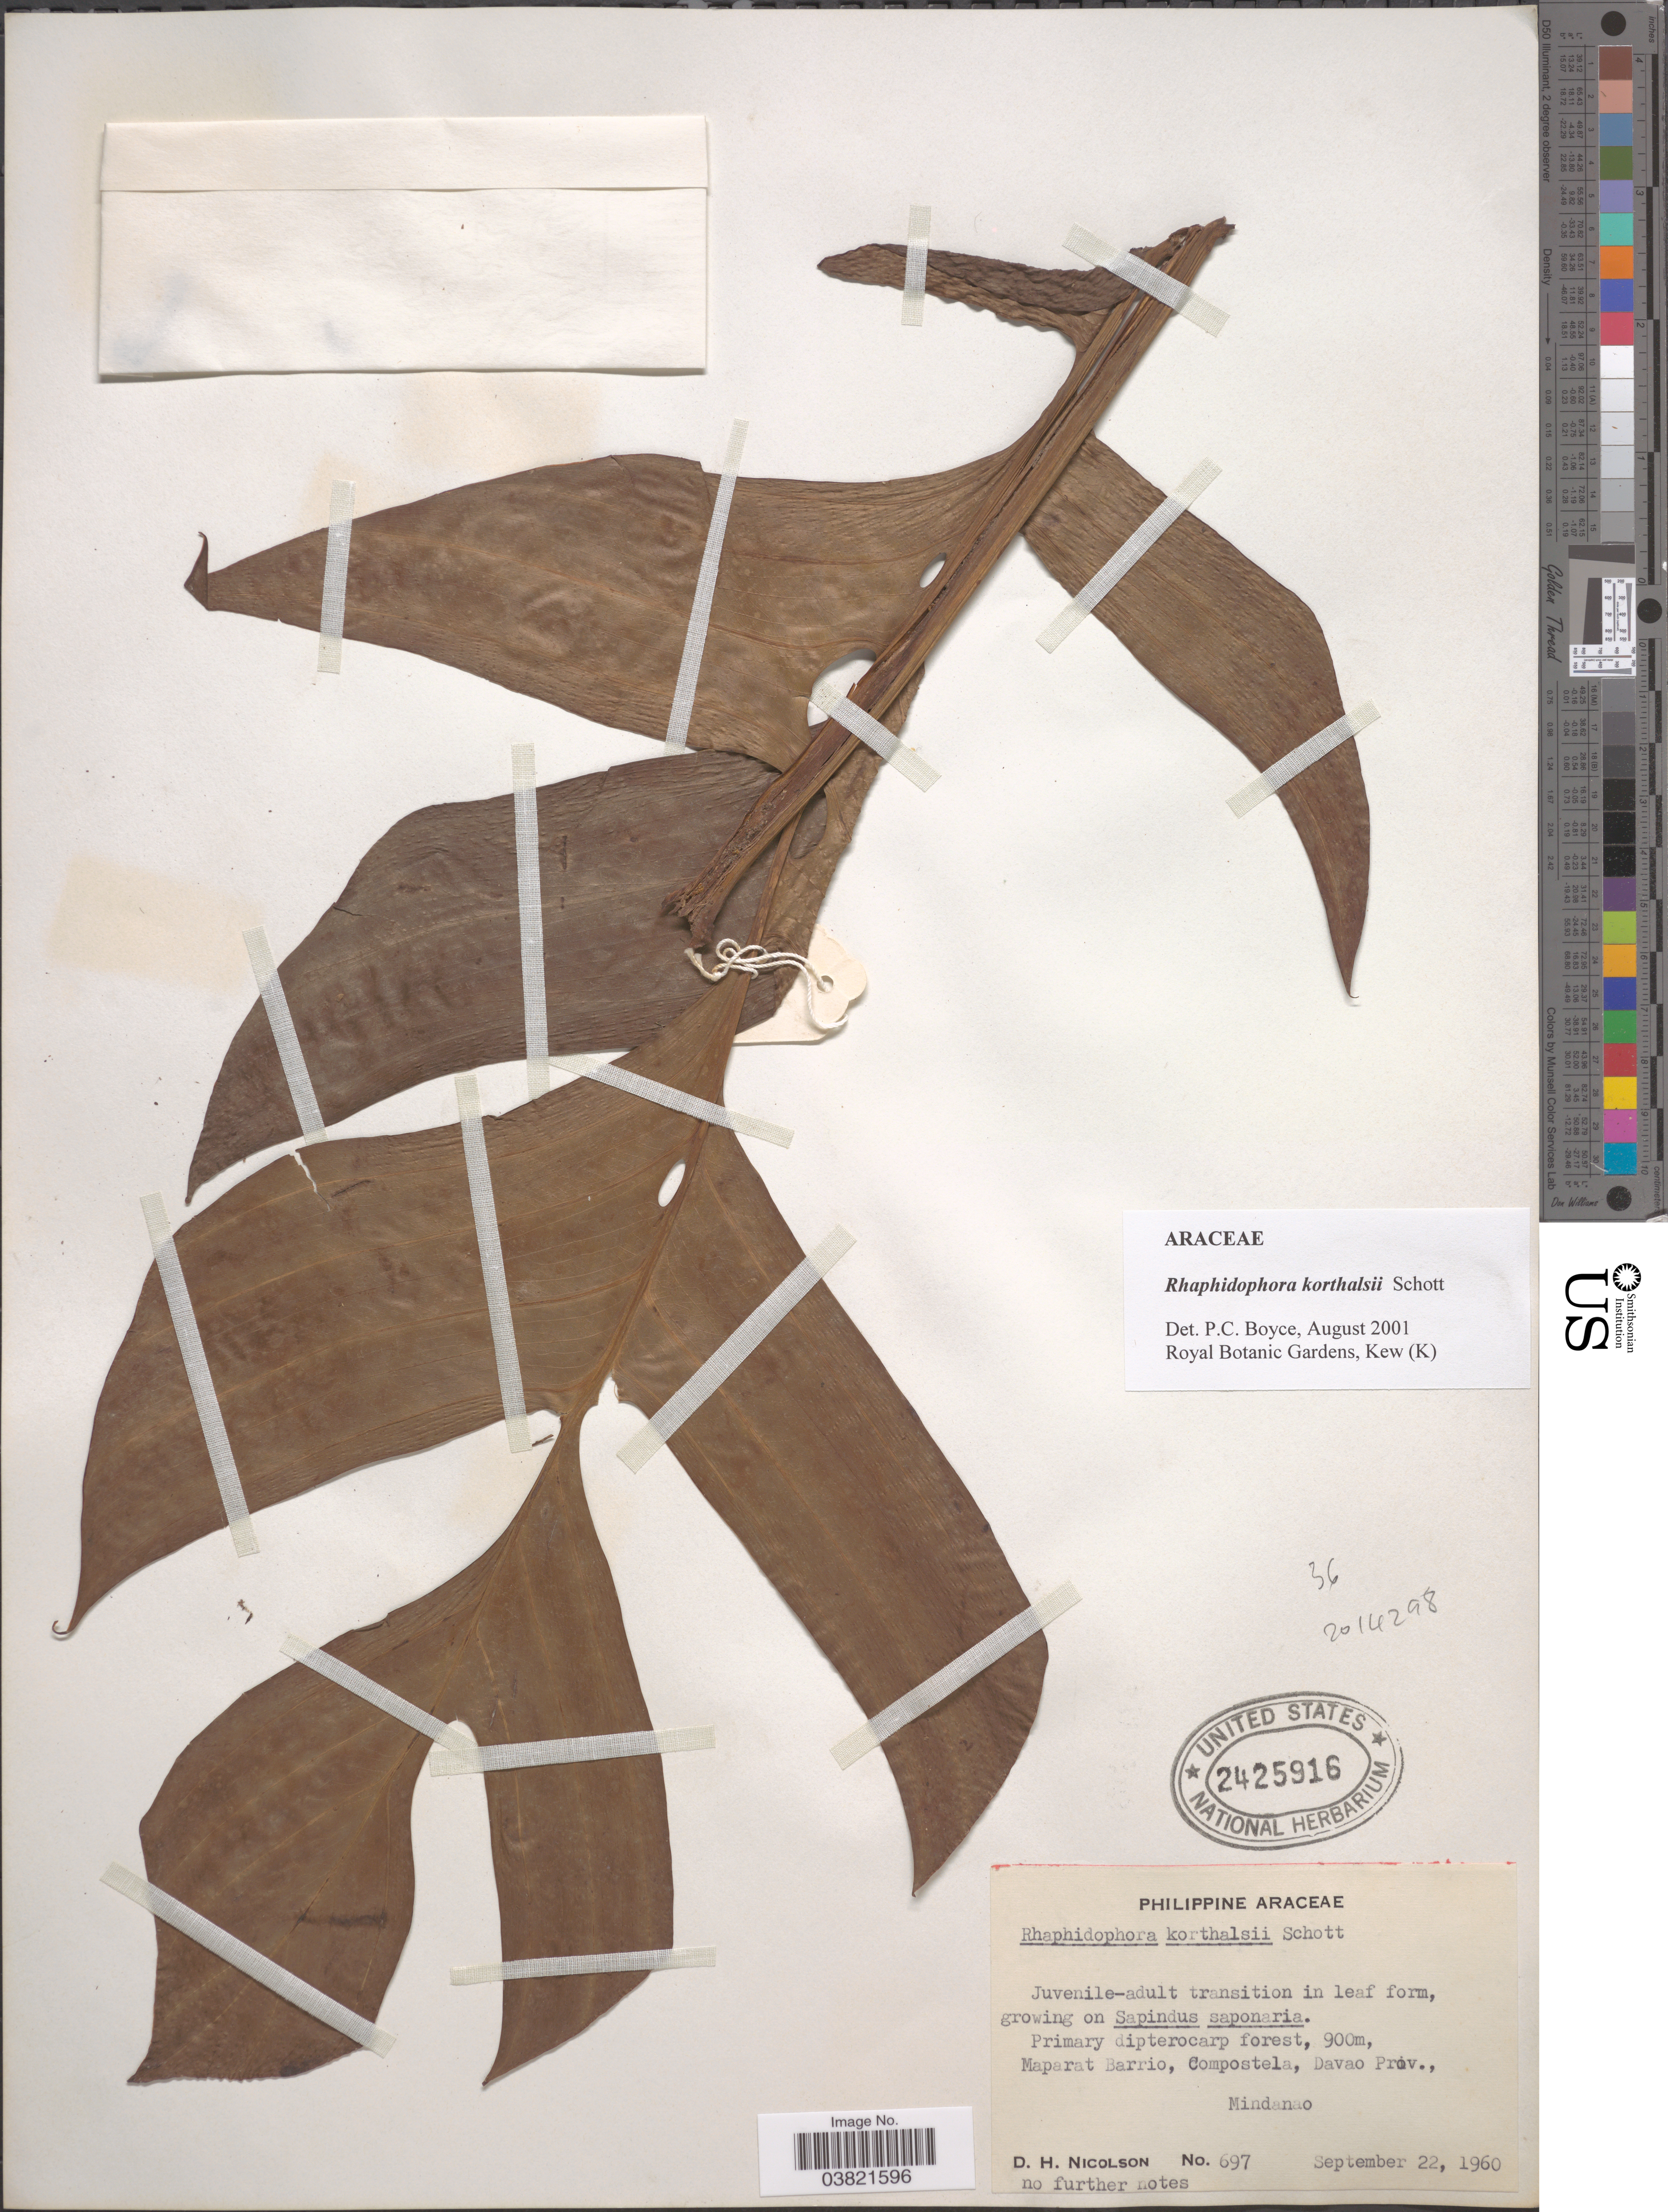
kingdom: Plantae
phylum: Tracheophyta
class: Liliopsida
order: Alismatales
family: Araceae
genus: Rhaphidophora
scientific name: Rhaphidophora korthalsii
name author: Schott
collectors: D. H. Nicolson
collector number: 697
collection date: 1960-09-22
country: Philippines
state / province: Davao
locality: Maparat Barrio, Compostela, Mindanao.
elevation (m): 900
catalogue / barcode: US 2425916